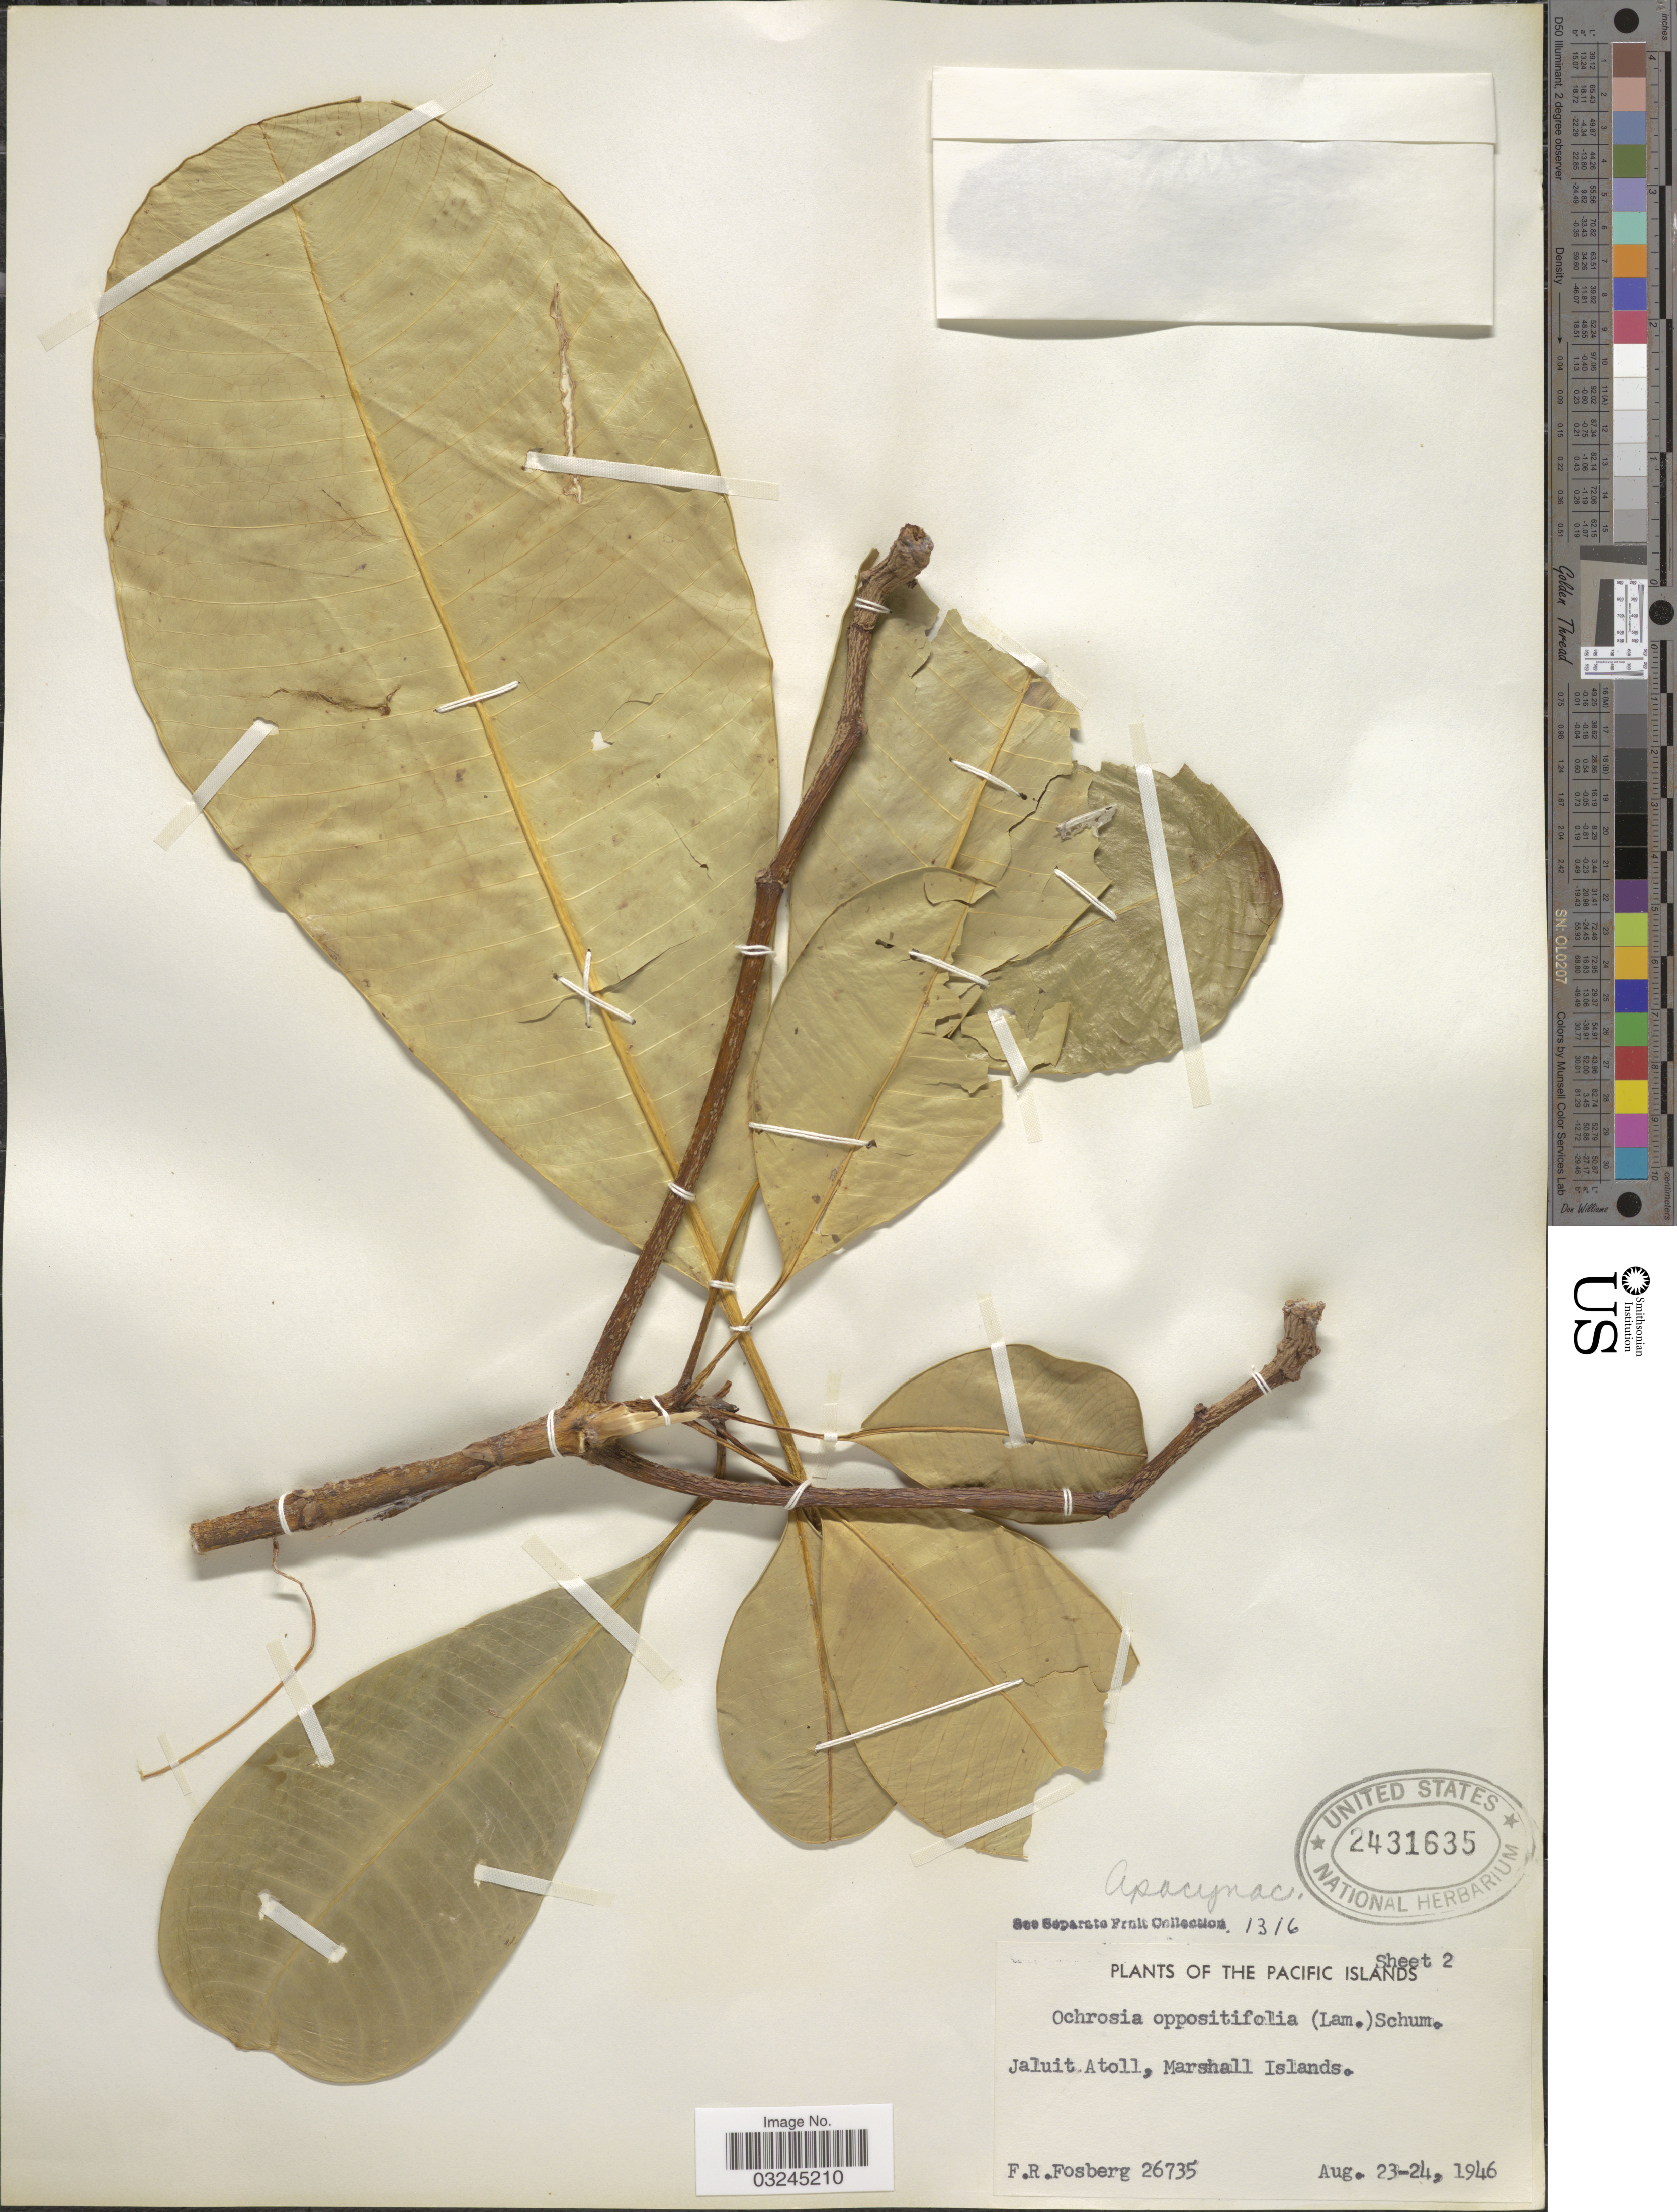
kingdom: Plantae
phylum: Tracheophyta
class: Magnoliopsida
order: Gentianales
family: Apocynaceae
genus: Ochrosia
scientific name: Ochrosia oppositifolia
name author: (Lam.) K. Schum.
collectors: F. R. Fosberg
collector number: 26735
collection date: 1946-08-23/1946-08-24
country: Marshall Islands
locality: The Pacific Islands. Jaluit Atoll.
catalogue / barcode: US 2431635